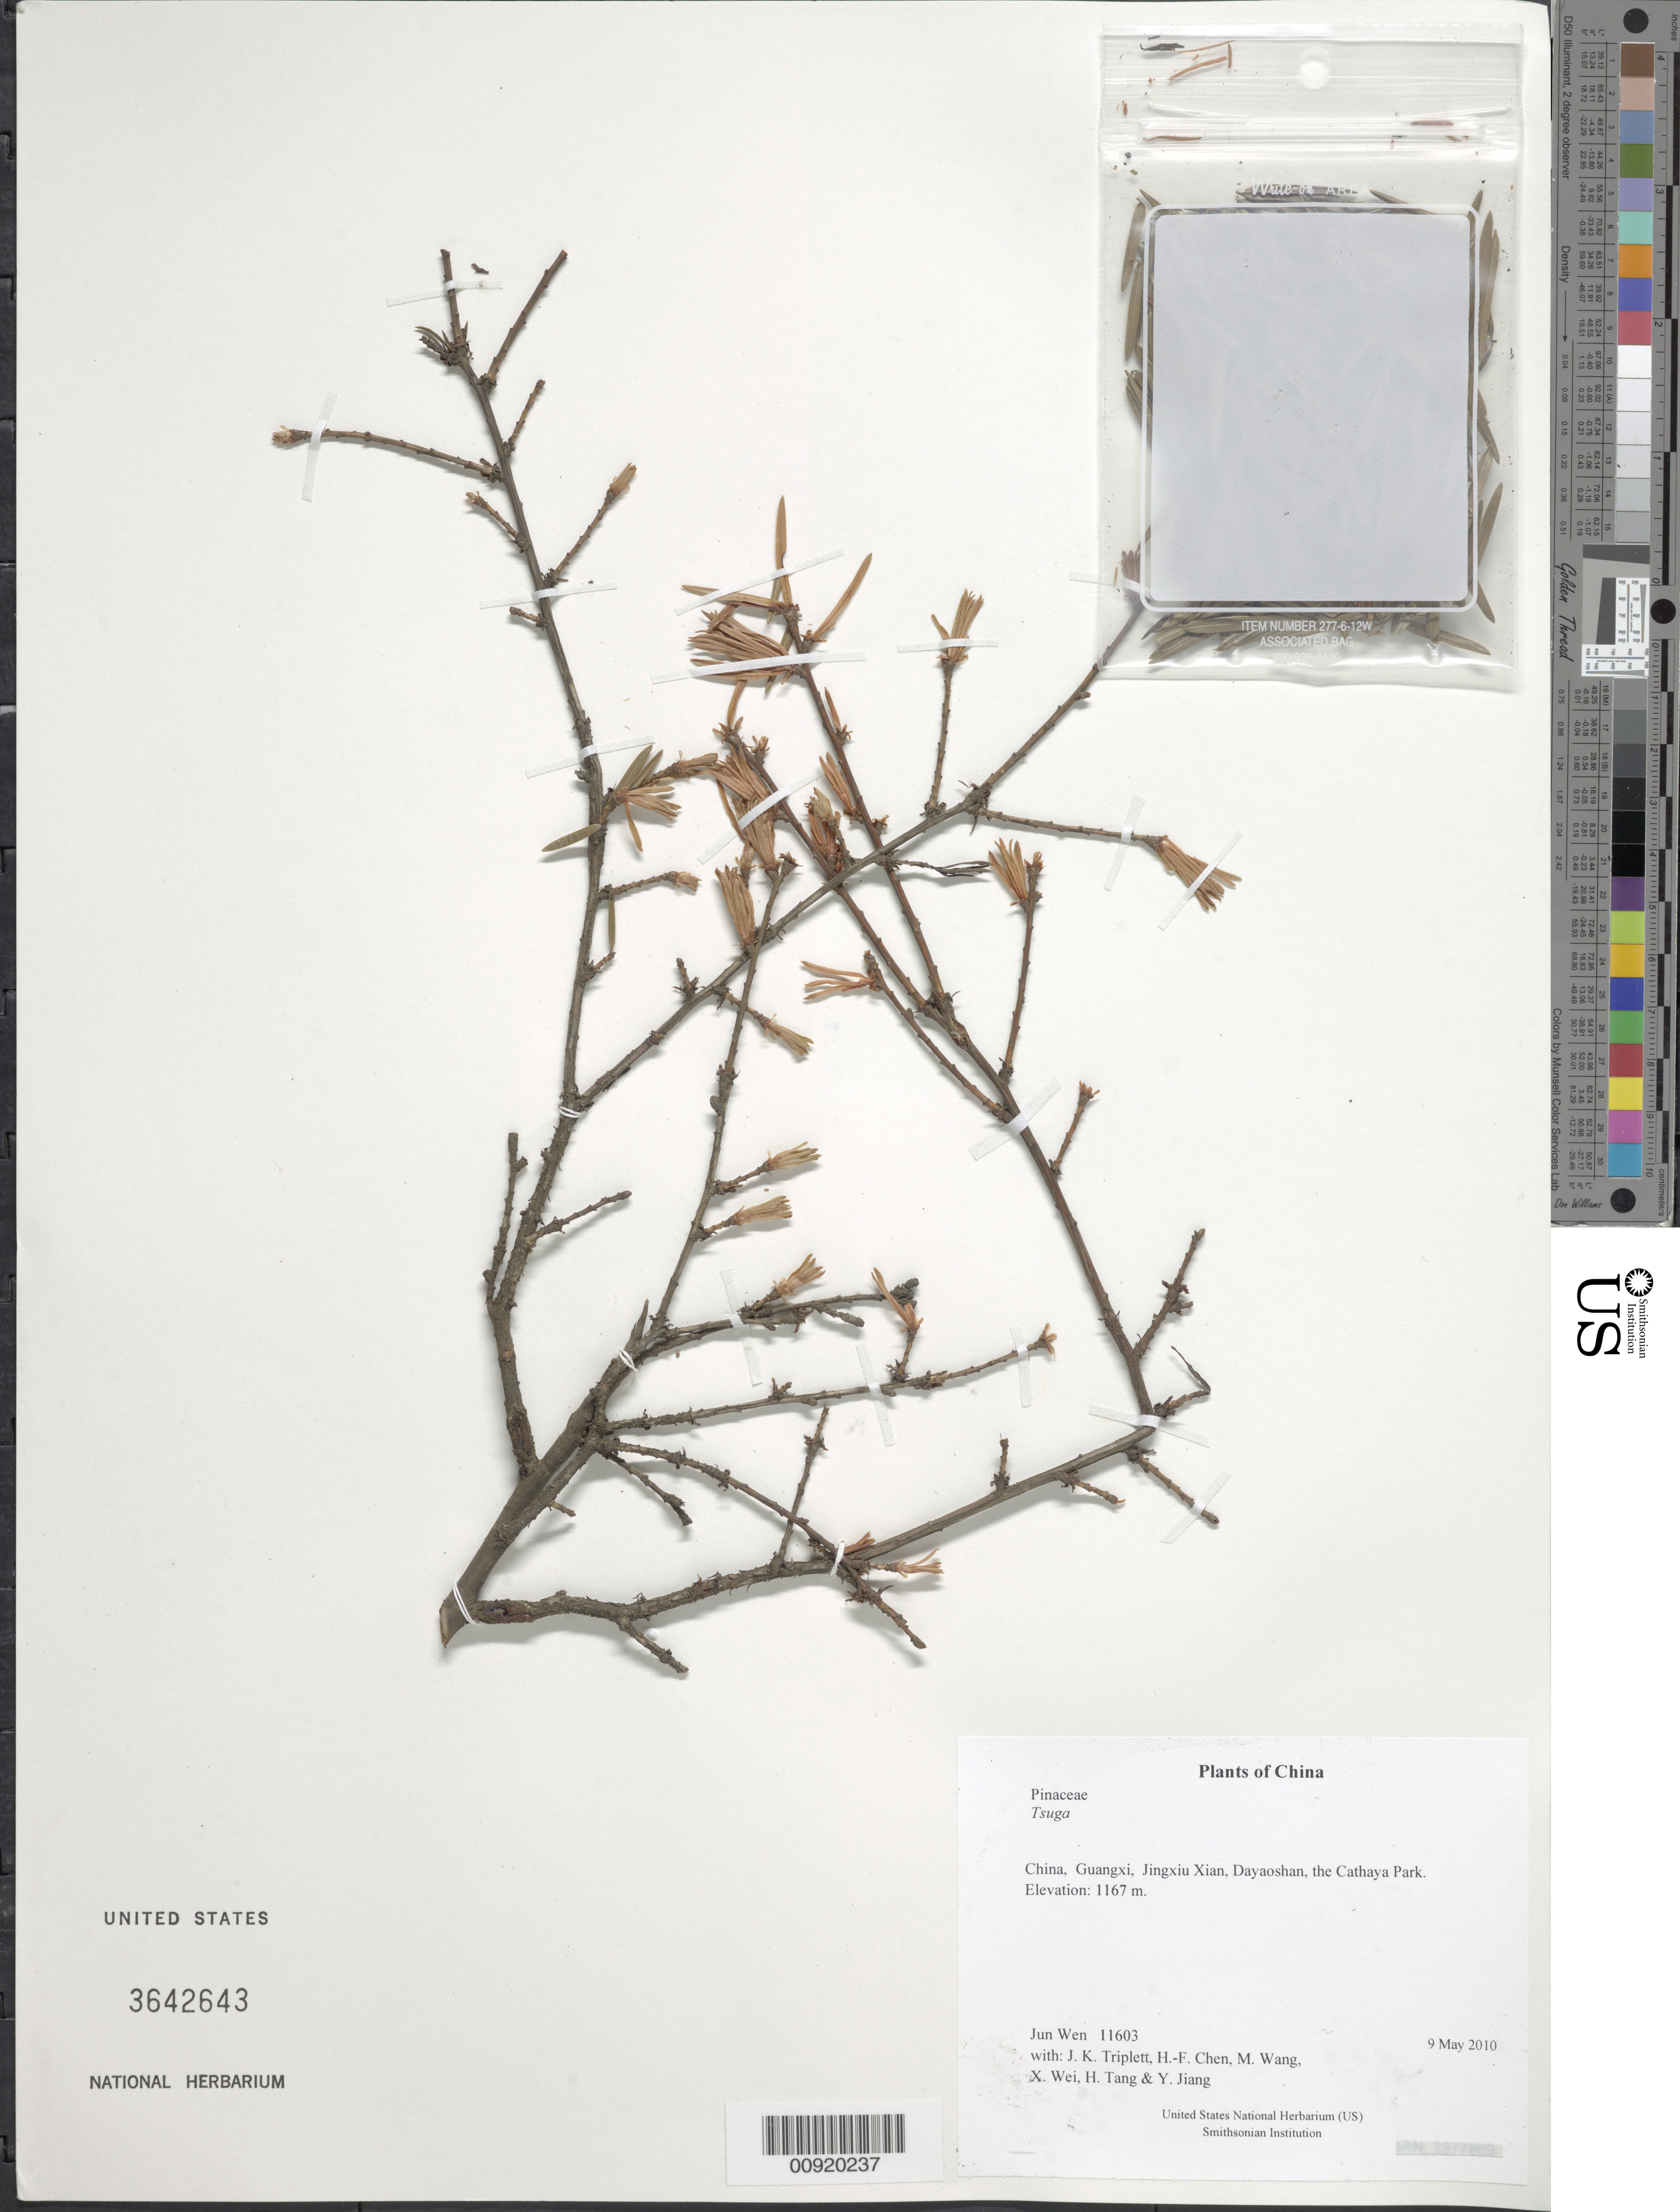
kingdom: Plantae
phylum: Tracheophyta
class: Pinopsida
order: Pinales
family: Pinaceae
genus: Tsuga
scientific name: Tsuga sp.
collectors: J. Wen, J. K. Triplett, H.-F. Chen, M. Wang, X. Wei, H. Tang & Y. Jiang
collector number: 11603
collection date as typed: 9 May 2010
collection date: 2010-05-09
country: China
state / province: Guangxi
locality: Jingxiu Xian, Dayaoshan, the Cathaya Park.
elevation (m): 1167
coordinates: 24 10.146 N, 110 14.146 E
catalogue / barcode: US 3642643